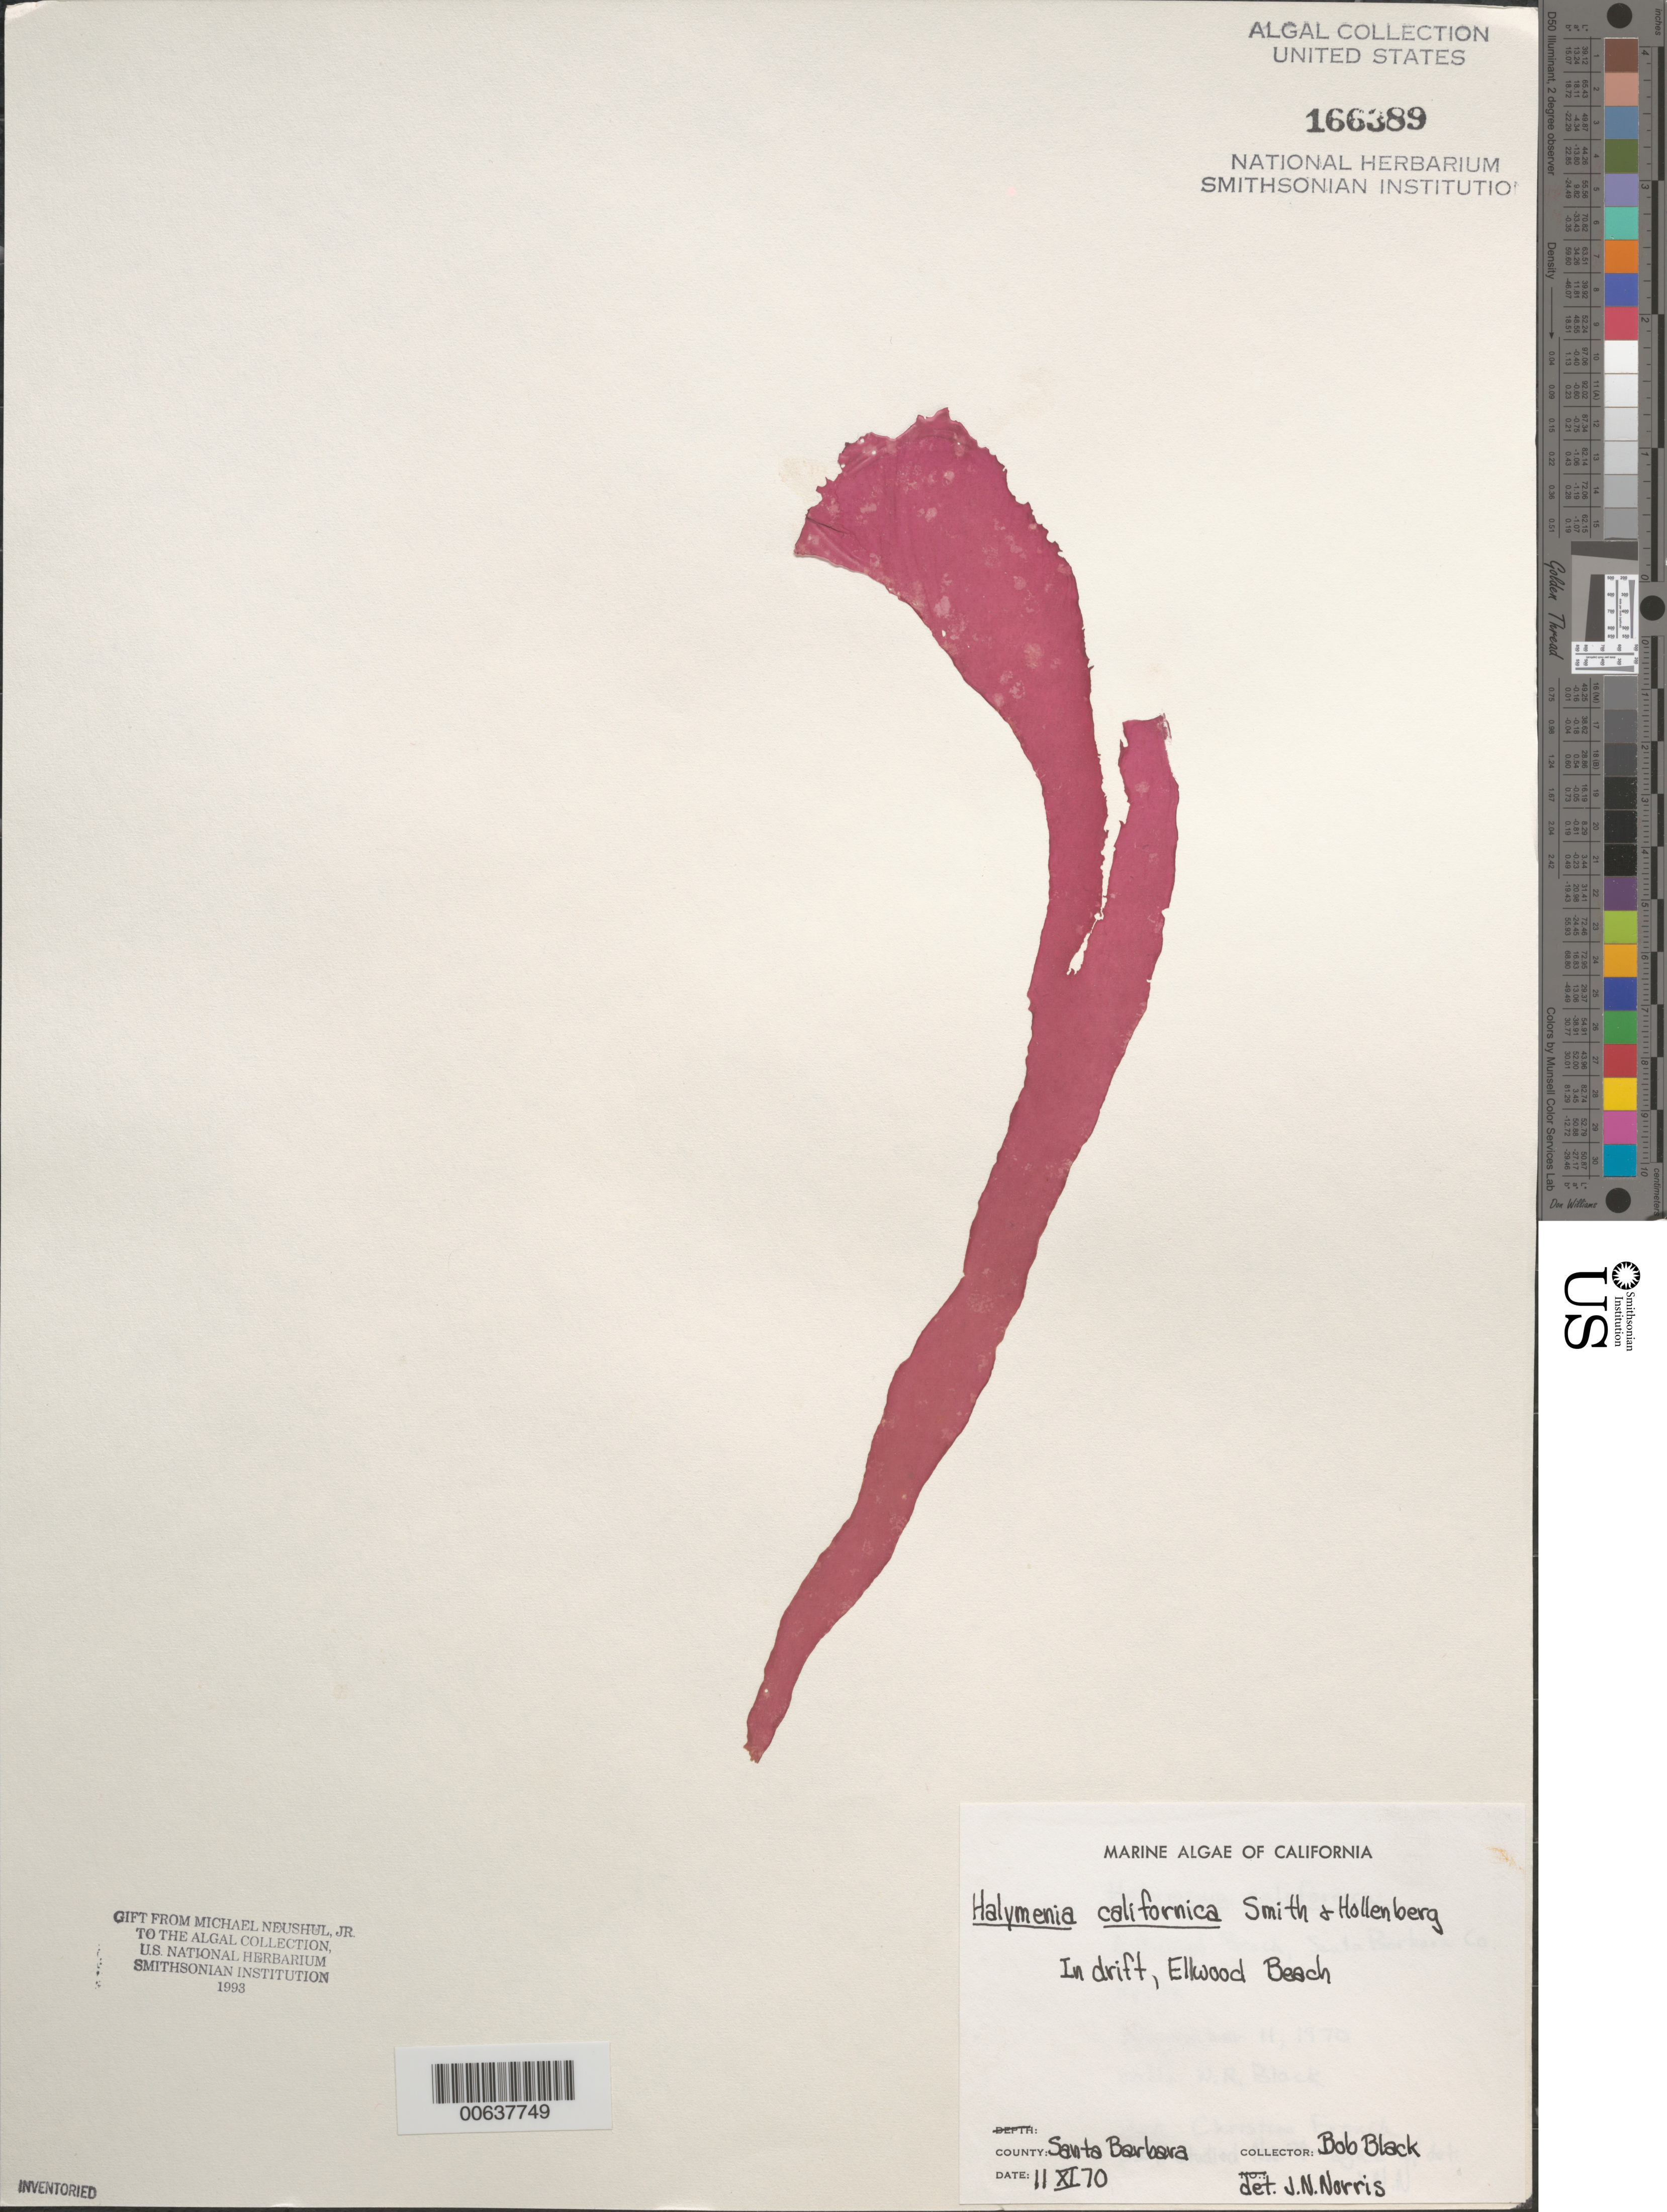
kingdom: Plantae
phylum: Rhodophyta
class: Florideophyceae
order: Halymeniales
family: Halymeniaceae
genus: Halymenia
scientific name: Halymenia californica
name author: G.M. Sm. & Hollenb.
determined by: Norris, James N.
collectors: R. Black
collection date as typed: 11 Nov 1970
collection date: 1970-11-11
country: United States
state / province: California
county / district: Santa Barbara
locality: Ellwood Beach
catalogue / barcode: US 166389